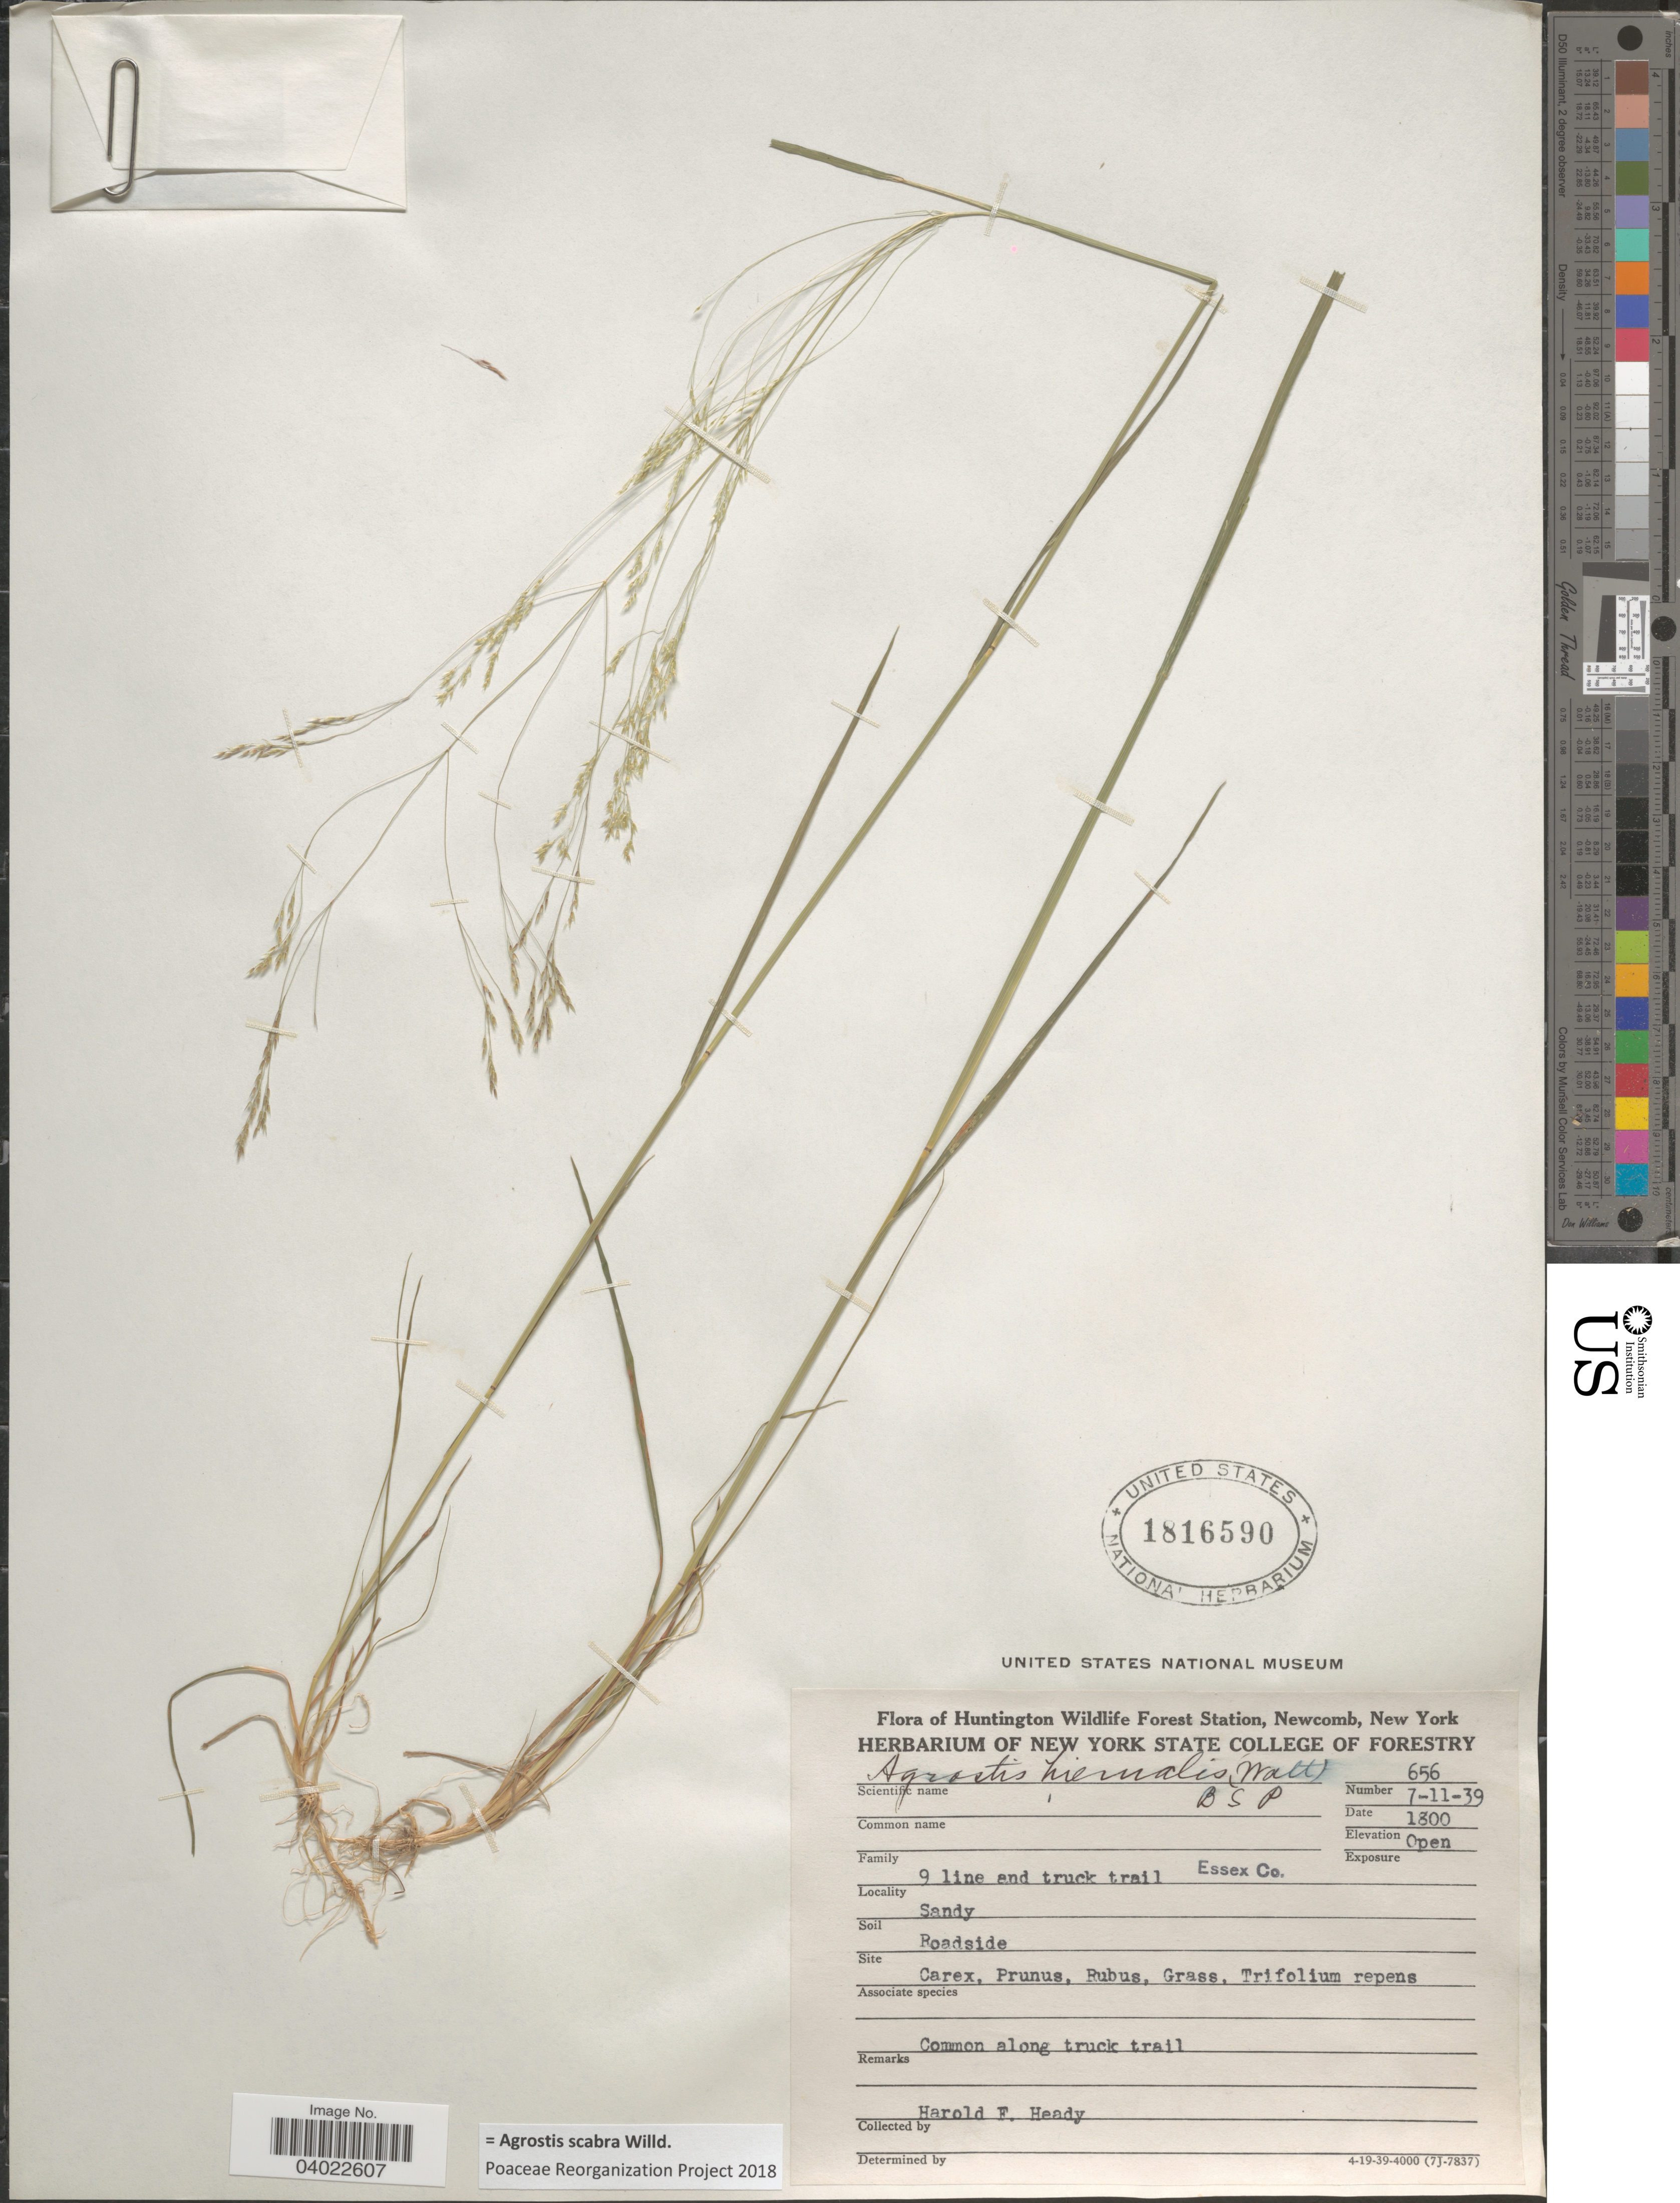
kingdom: Plantae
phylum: Tracheophyta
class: Liliopsida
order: Poales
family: Poaceae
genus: Agrostis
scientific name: Agrostis scabra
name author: Willd.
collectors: H. Heady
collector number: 675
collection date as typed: Transcribed d/m/y: 11/7/39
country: United States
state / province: New York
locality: Huntington Wildlife Forest Station, Newcomb. 9 line and truck trail. Essex Co.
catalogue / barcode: US 1816590